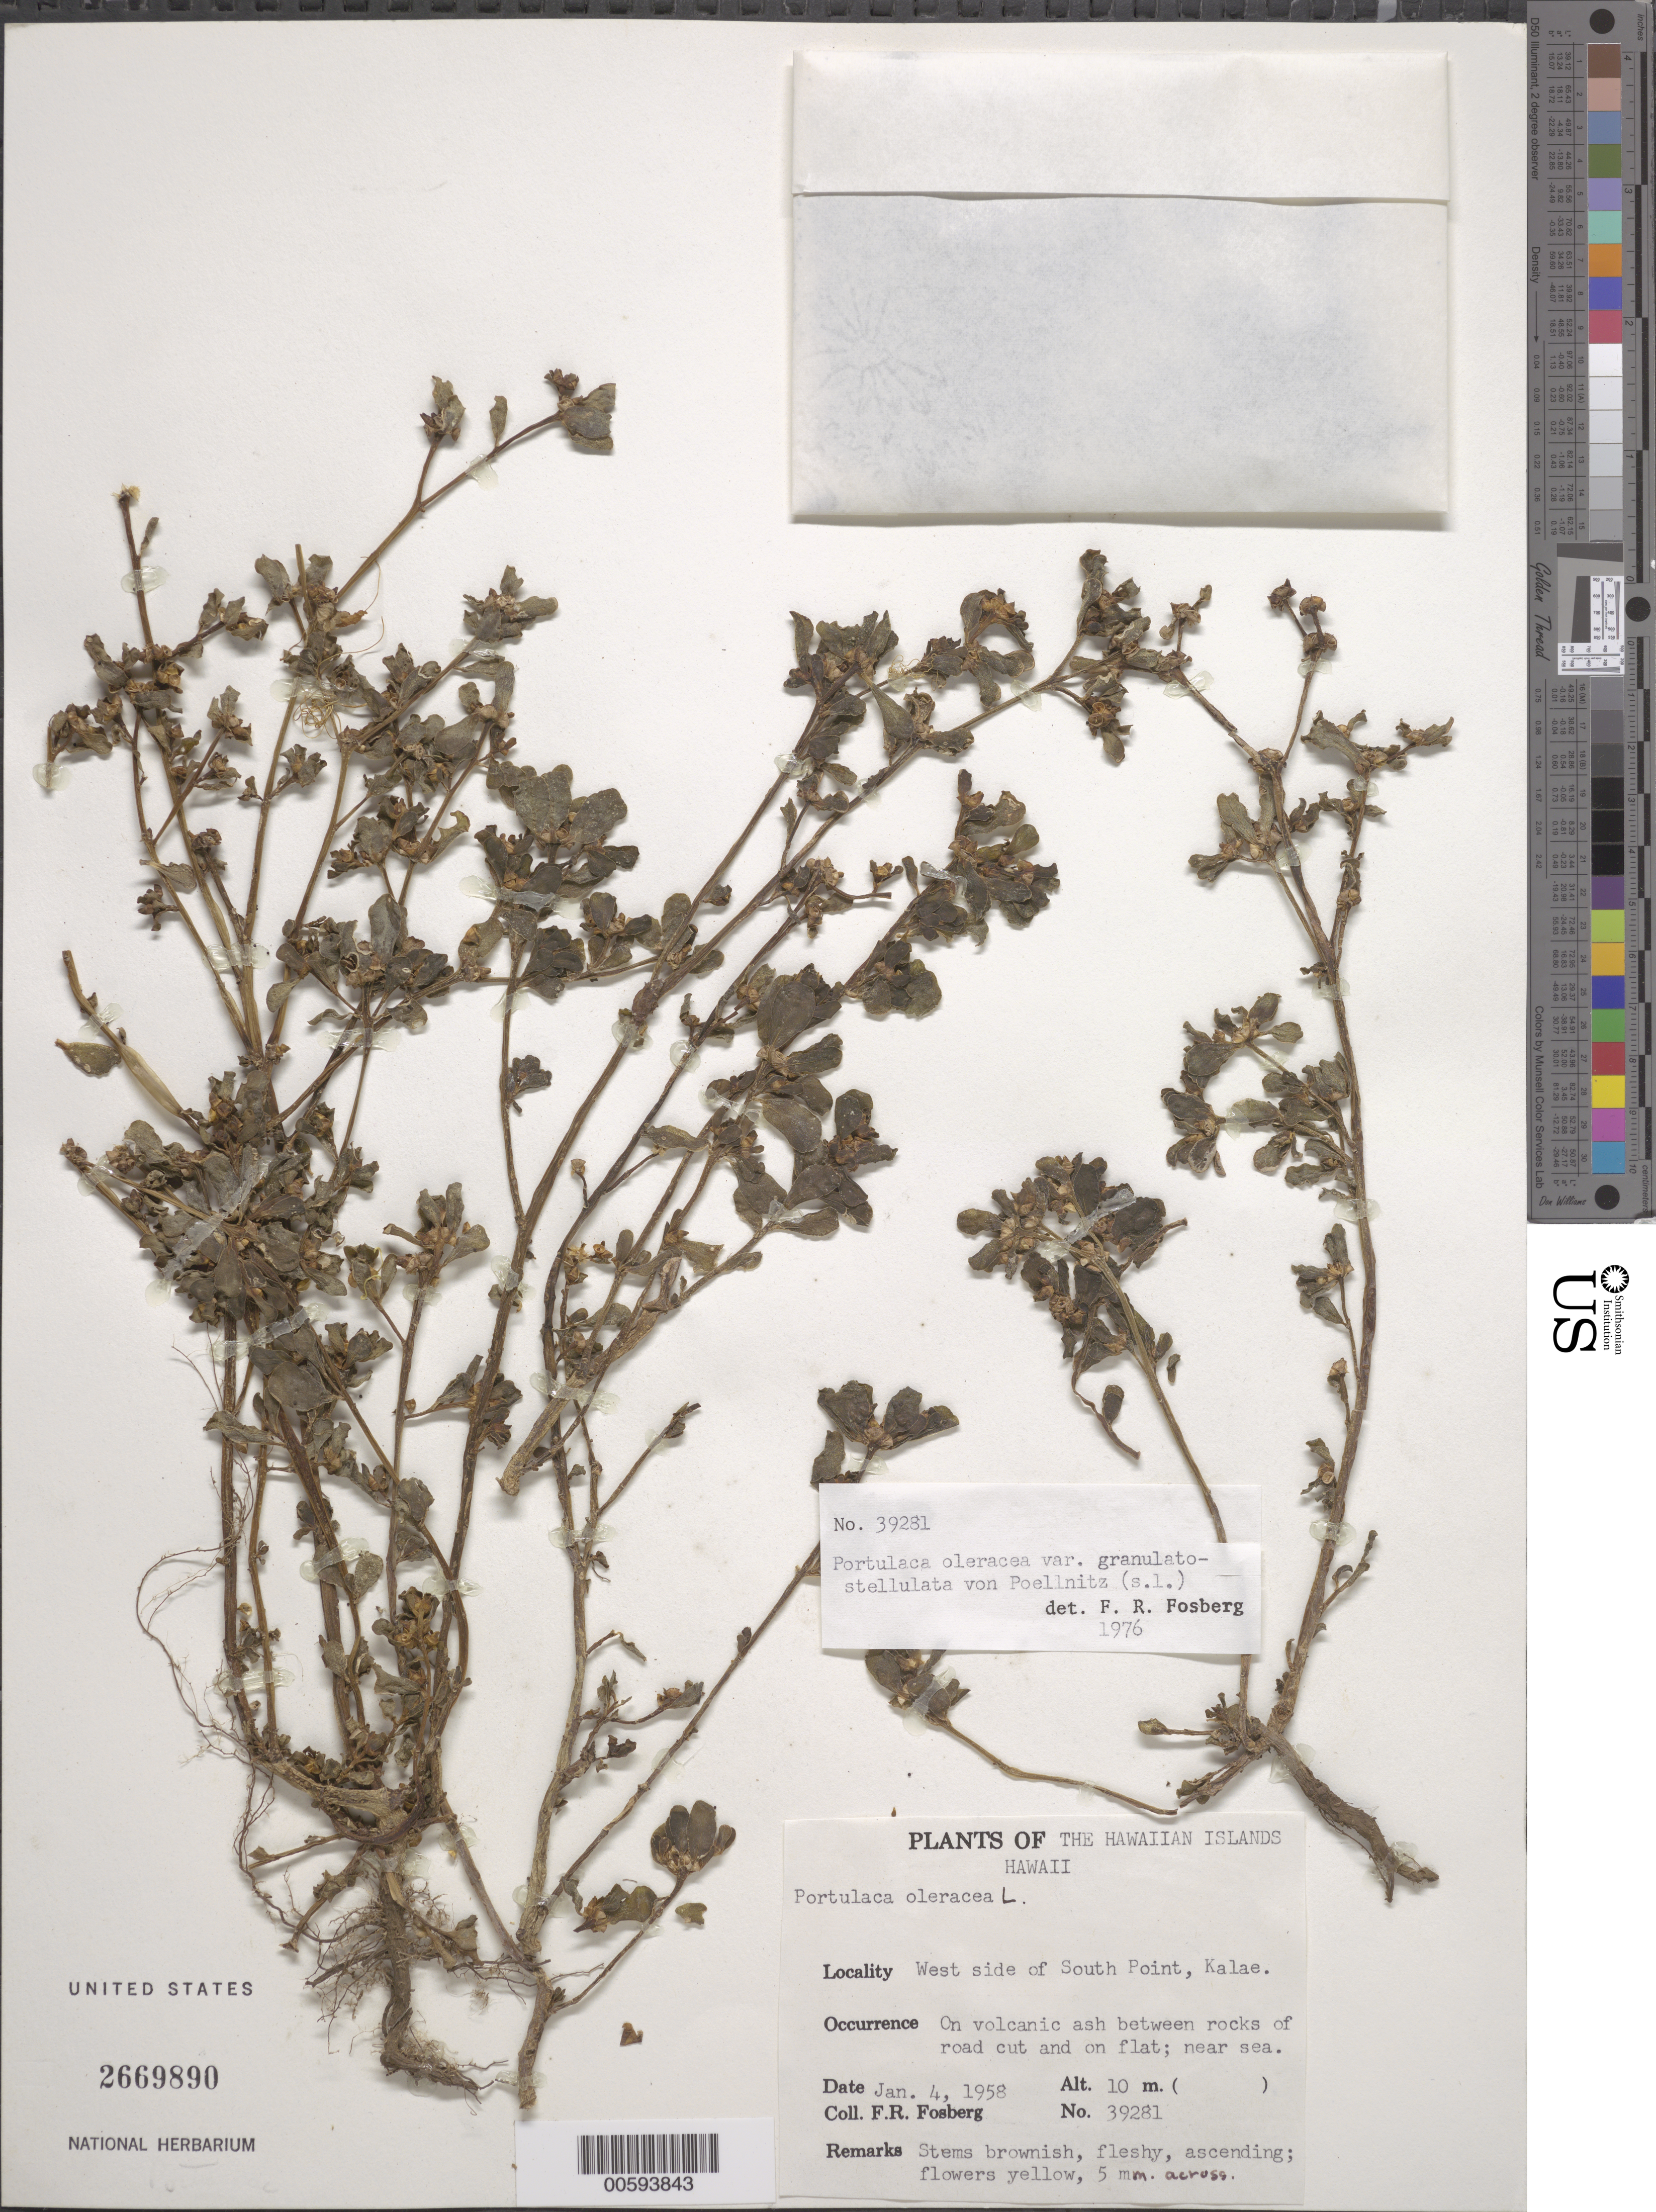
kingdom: Plantae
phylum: Tracheophyta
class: Magnoliopsida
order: Caryophyllales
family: Portulacaceae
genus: Portulaca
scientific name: Portulaca oleracea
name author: L.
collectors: F. R. Fosberg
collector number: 39281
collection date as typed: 4 Jan 1958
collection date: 1958-01-04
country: United States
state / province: Hawaii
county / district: Hawaii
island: Hawaii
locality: W side of South Point, Kalae.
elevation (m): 10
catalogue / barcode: US 2669890